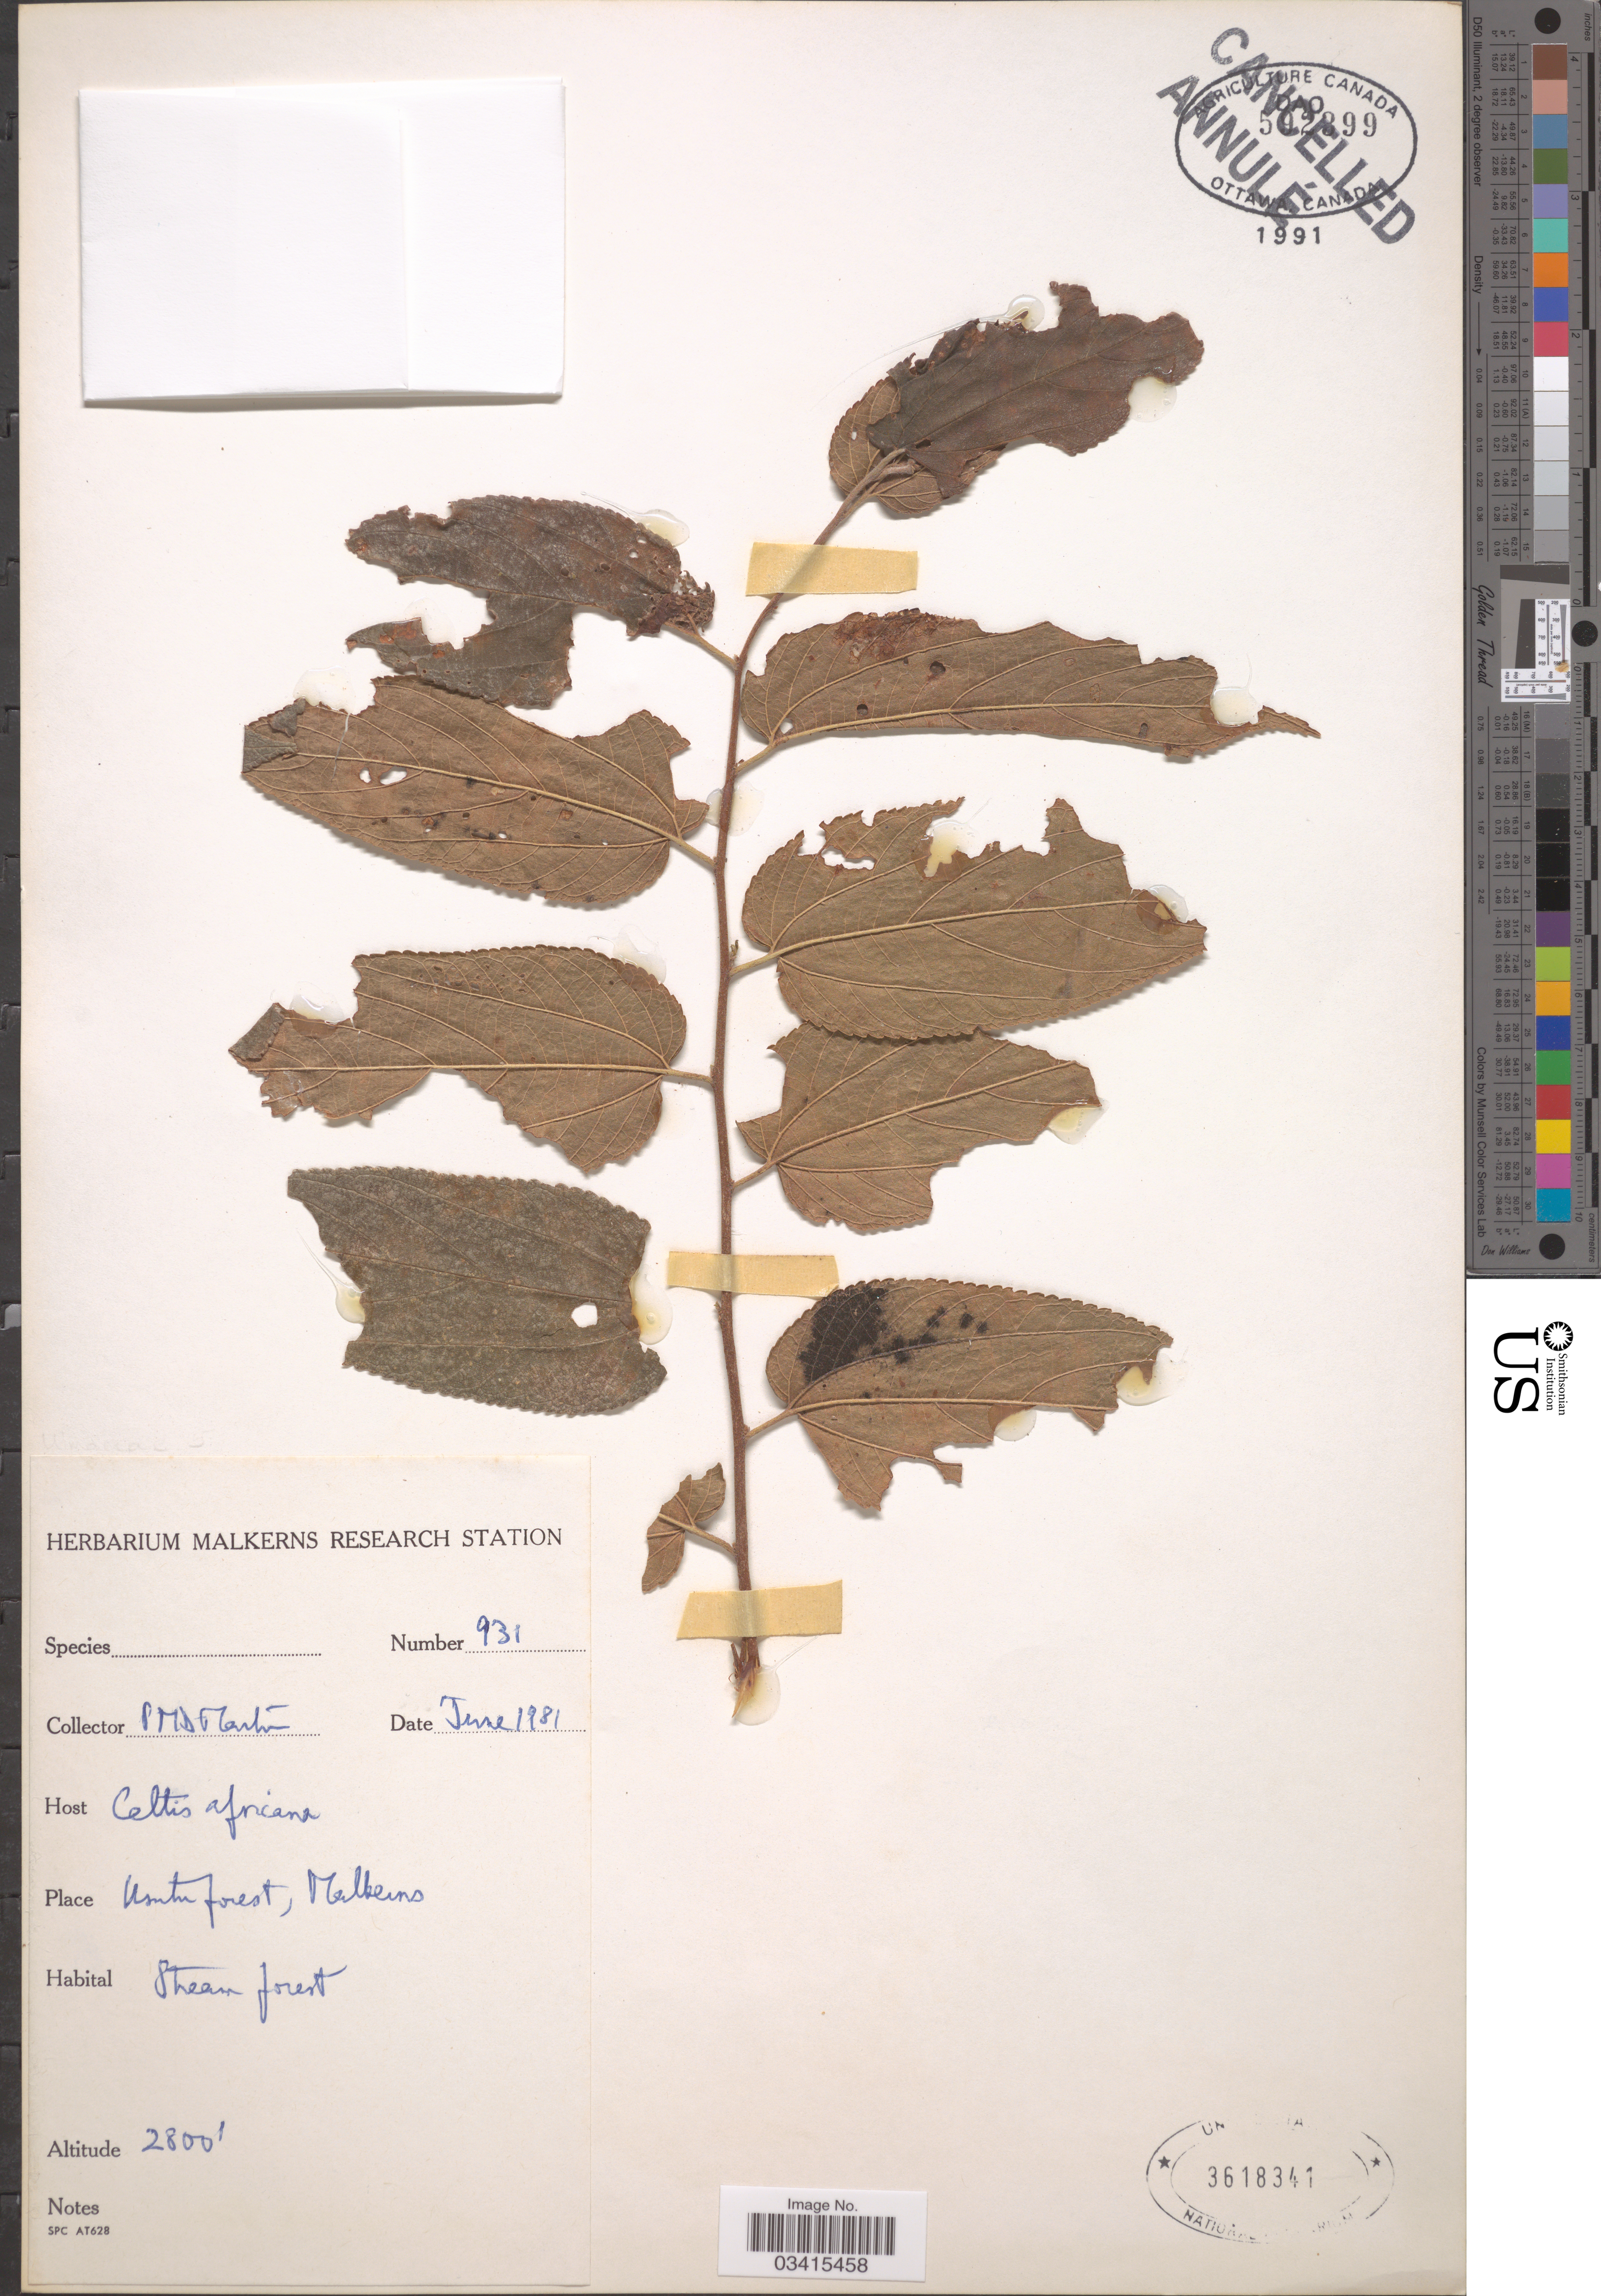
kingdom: Plantae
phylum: Tracheophyta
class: Magnoliopsida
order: Rosales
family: Cannabaceae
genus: Celtis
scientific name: Celtis africana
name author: Burm. f.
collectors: P. M. D. Martin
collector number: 931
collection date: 1981-06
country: Eswatini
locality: Usutu forest, Malkerns.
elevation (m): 853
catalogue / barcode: US 3618341